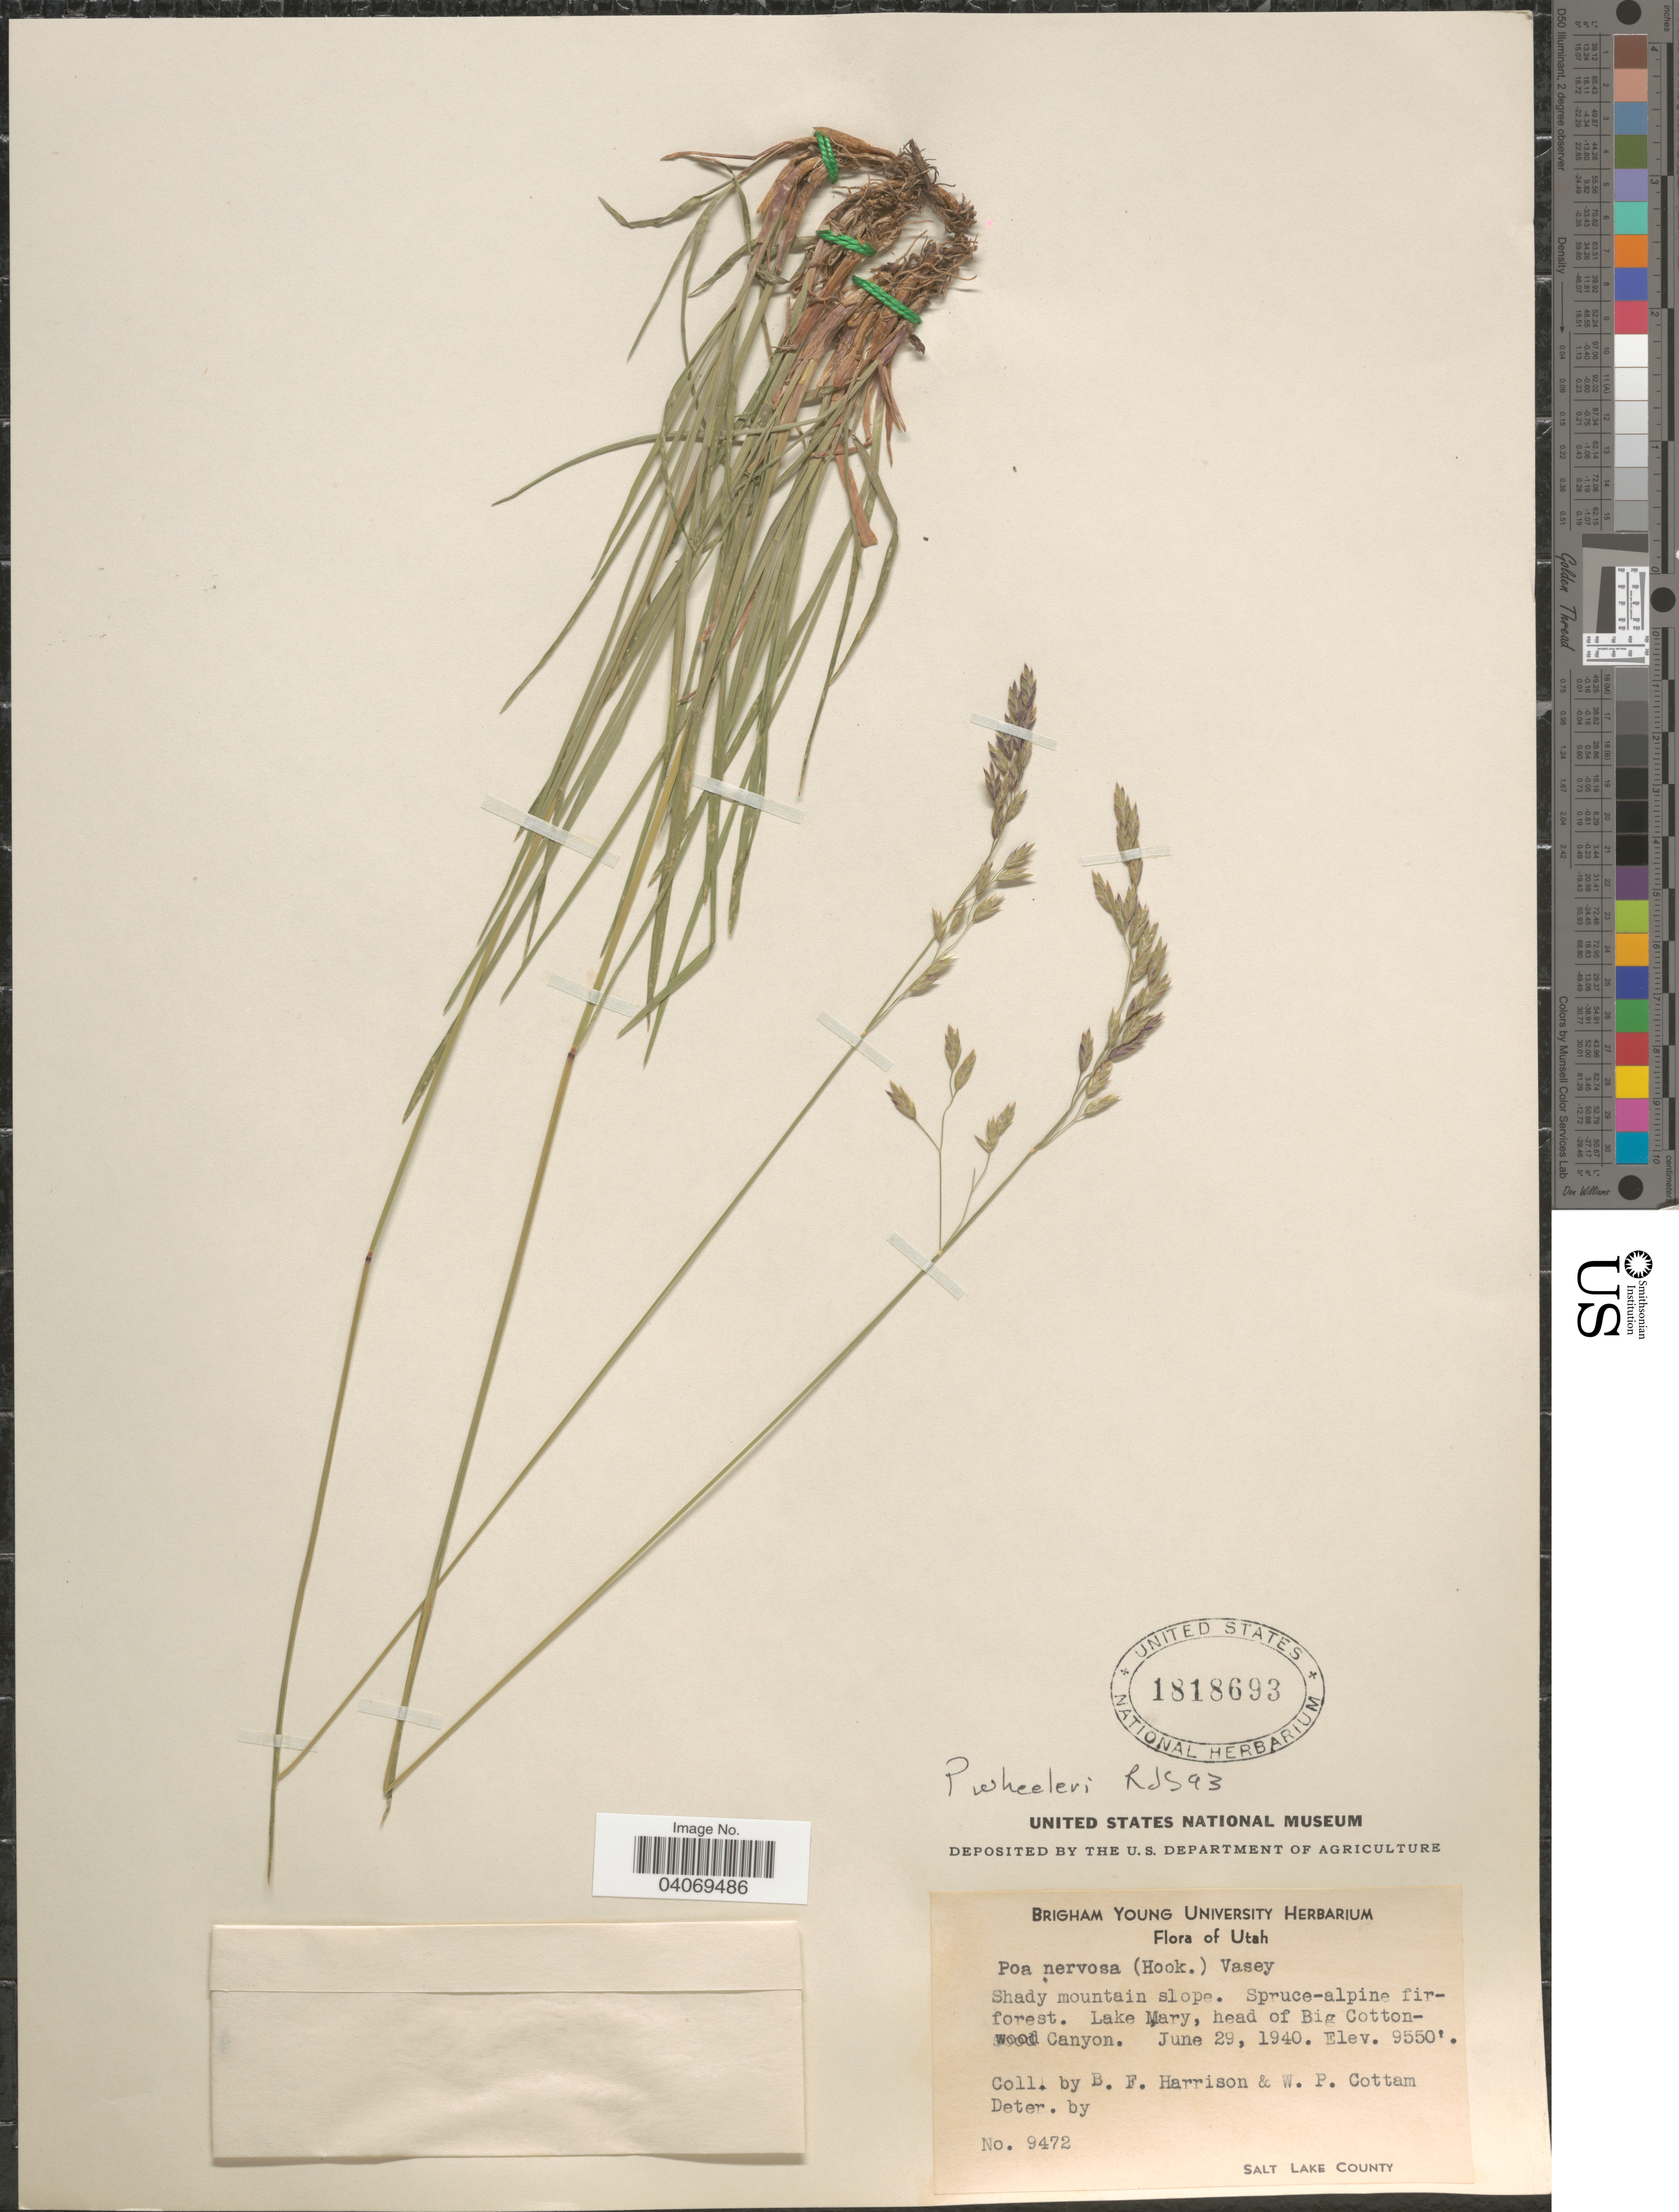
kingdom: Plantae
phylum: Tracheophyta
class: Liliopsida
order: Poales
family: Poaceae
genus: Poa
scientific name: Poa wheeleri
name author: Vasey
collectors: B. F. Harrison & W. Cottam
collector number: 9472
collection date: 1940-06-29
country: United States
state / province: Utah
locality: Shady mountain slope. Spruce-alpine fir-forest. Lake Mary, head of Big Cottonwood Canyon. Salt Lake County.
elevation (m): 2911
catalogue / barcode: US 1818693